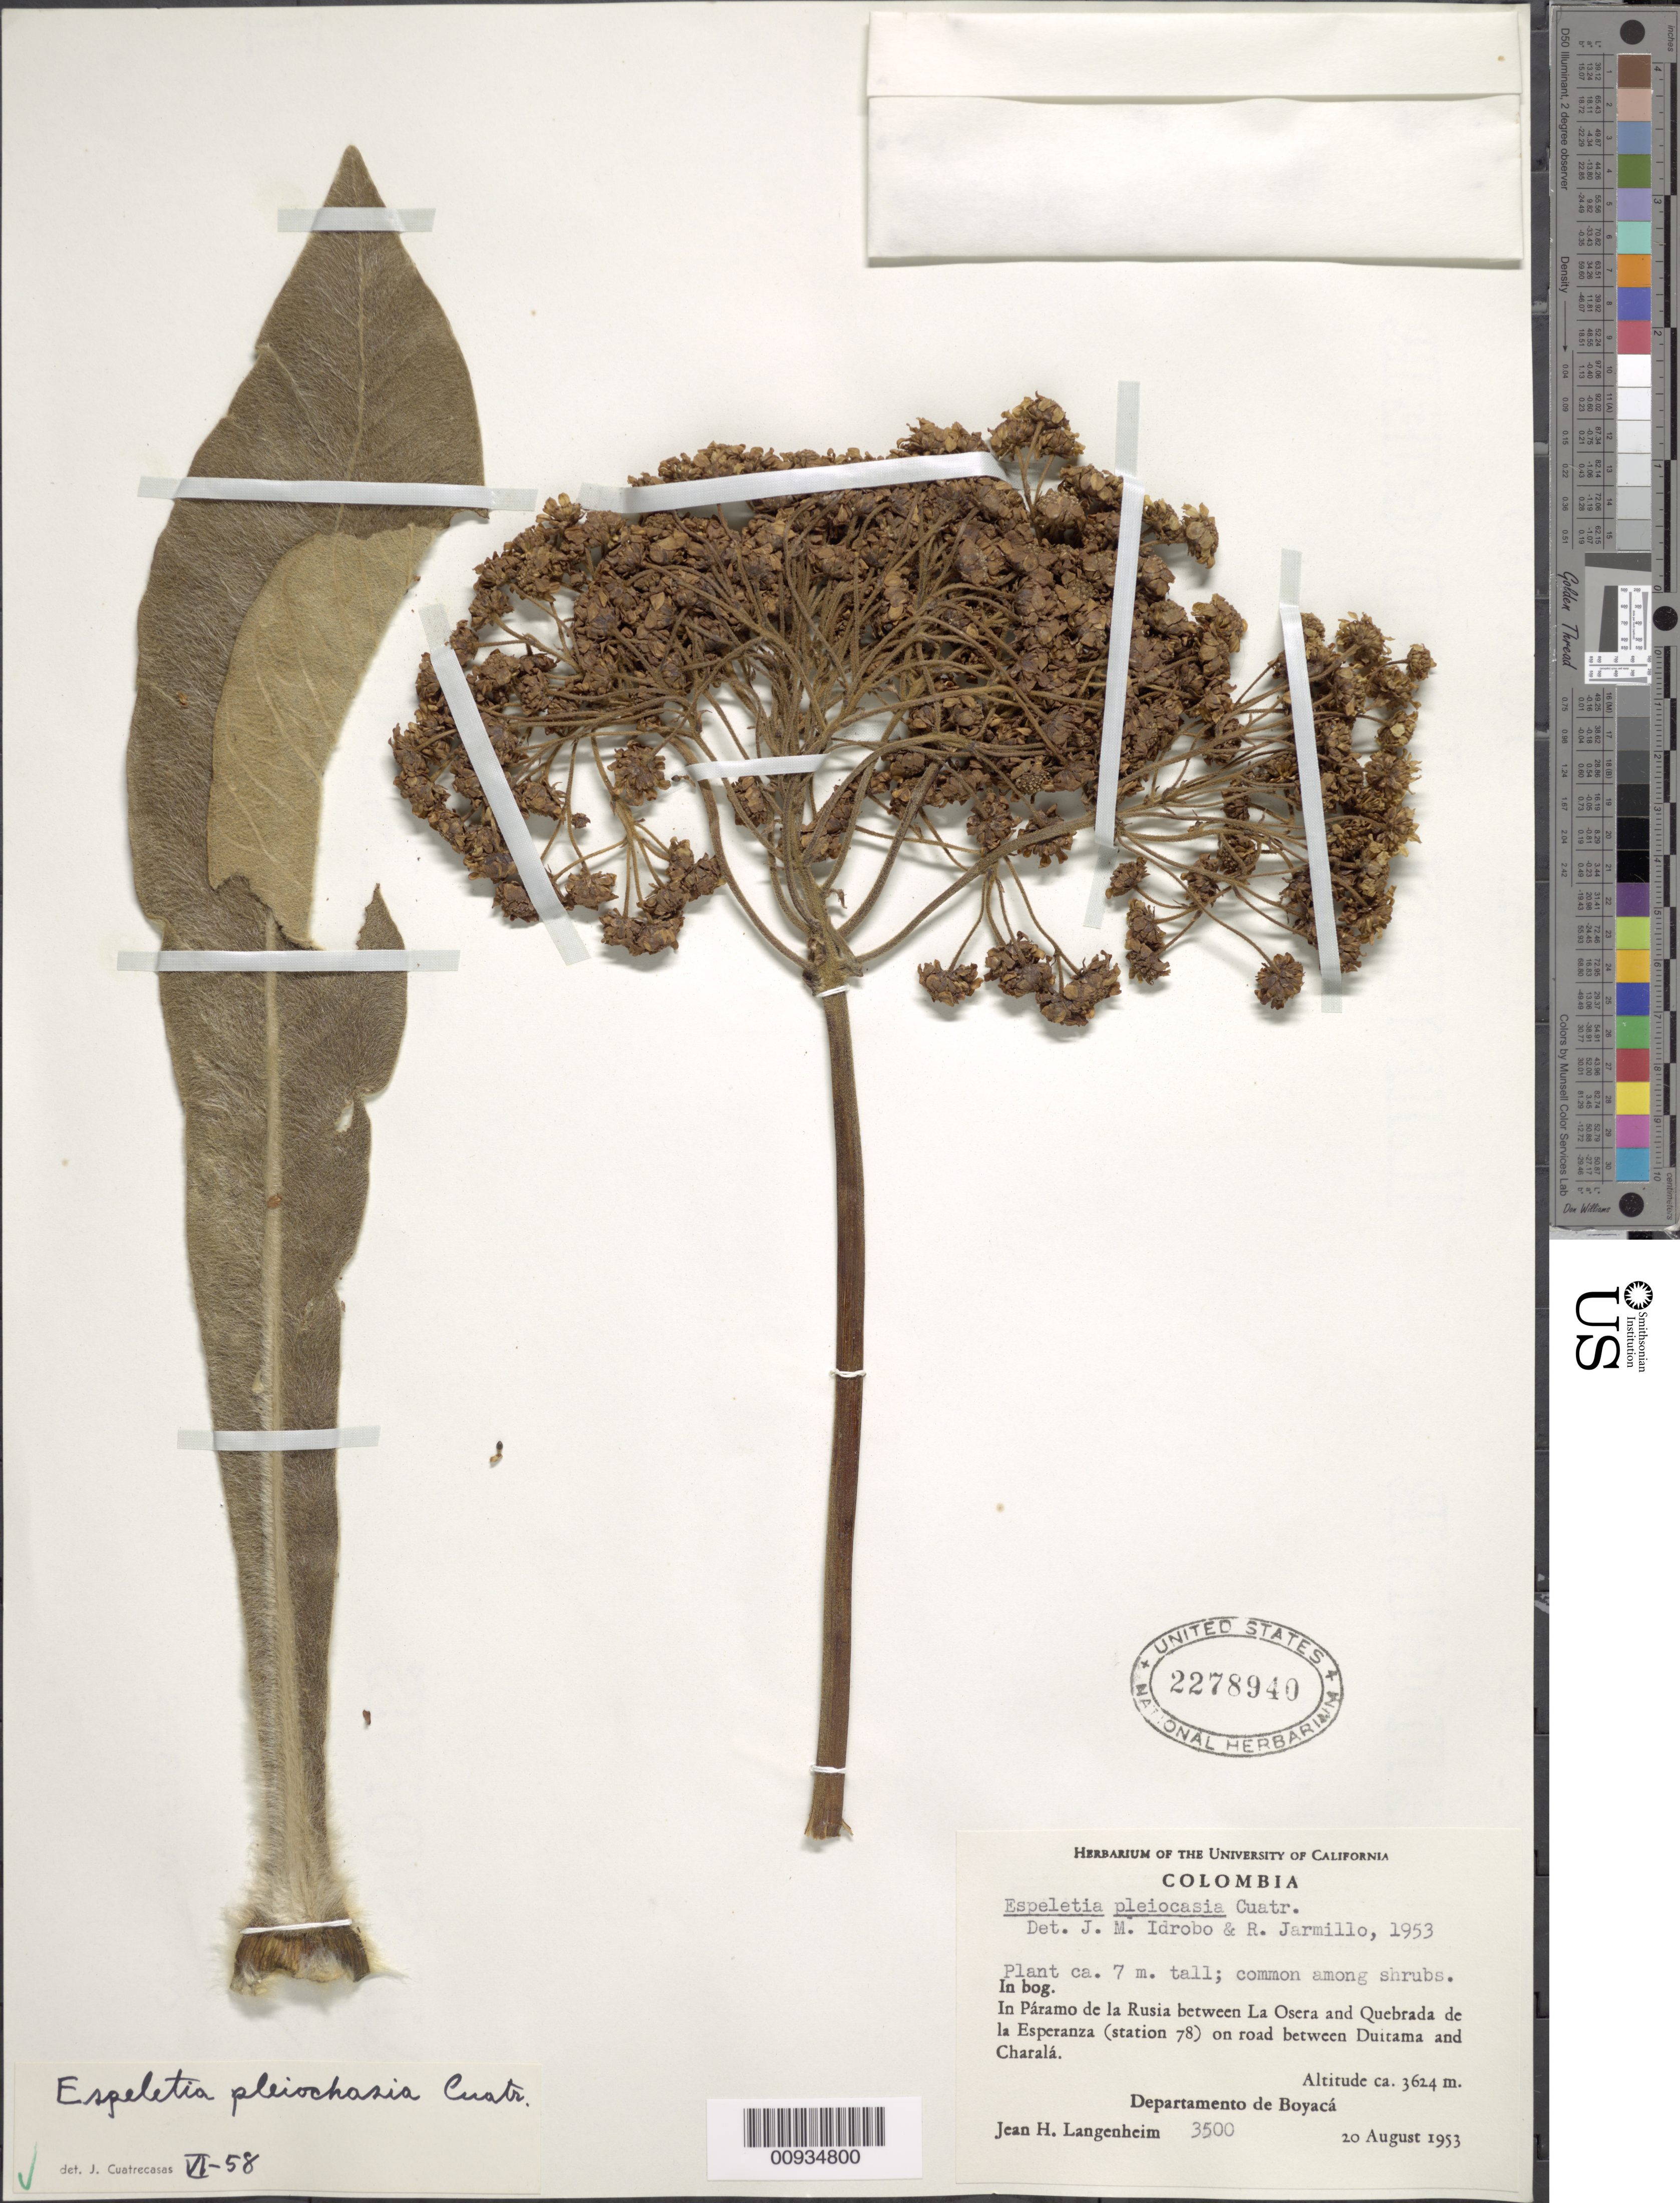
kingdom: Plantae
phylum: Tracheophyta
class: Magnoliopsida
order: Asterales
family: Asteraceae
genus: Espeletiopsis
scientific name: Espeletiopsis pleiochasia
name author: (Cuatrec.) Cuatrec.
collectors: J. H. Langenheim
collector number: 3500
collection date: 1953-08-20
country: Colombia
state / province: Boyacá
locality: Paramo de la Rusia between La Osera and Quebrada de la Esperanza (station 78) on road between Duitama and Charala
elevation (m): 3624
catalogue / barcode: US 2278940